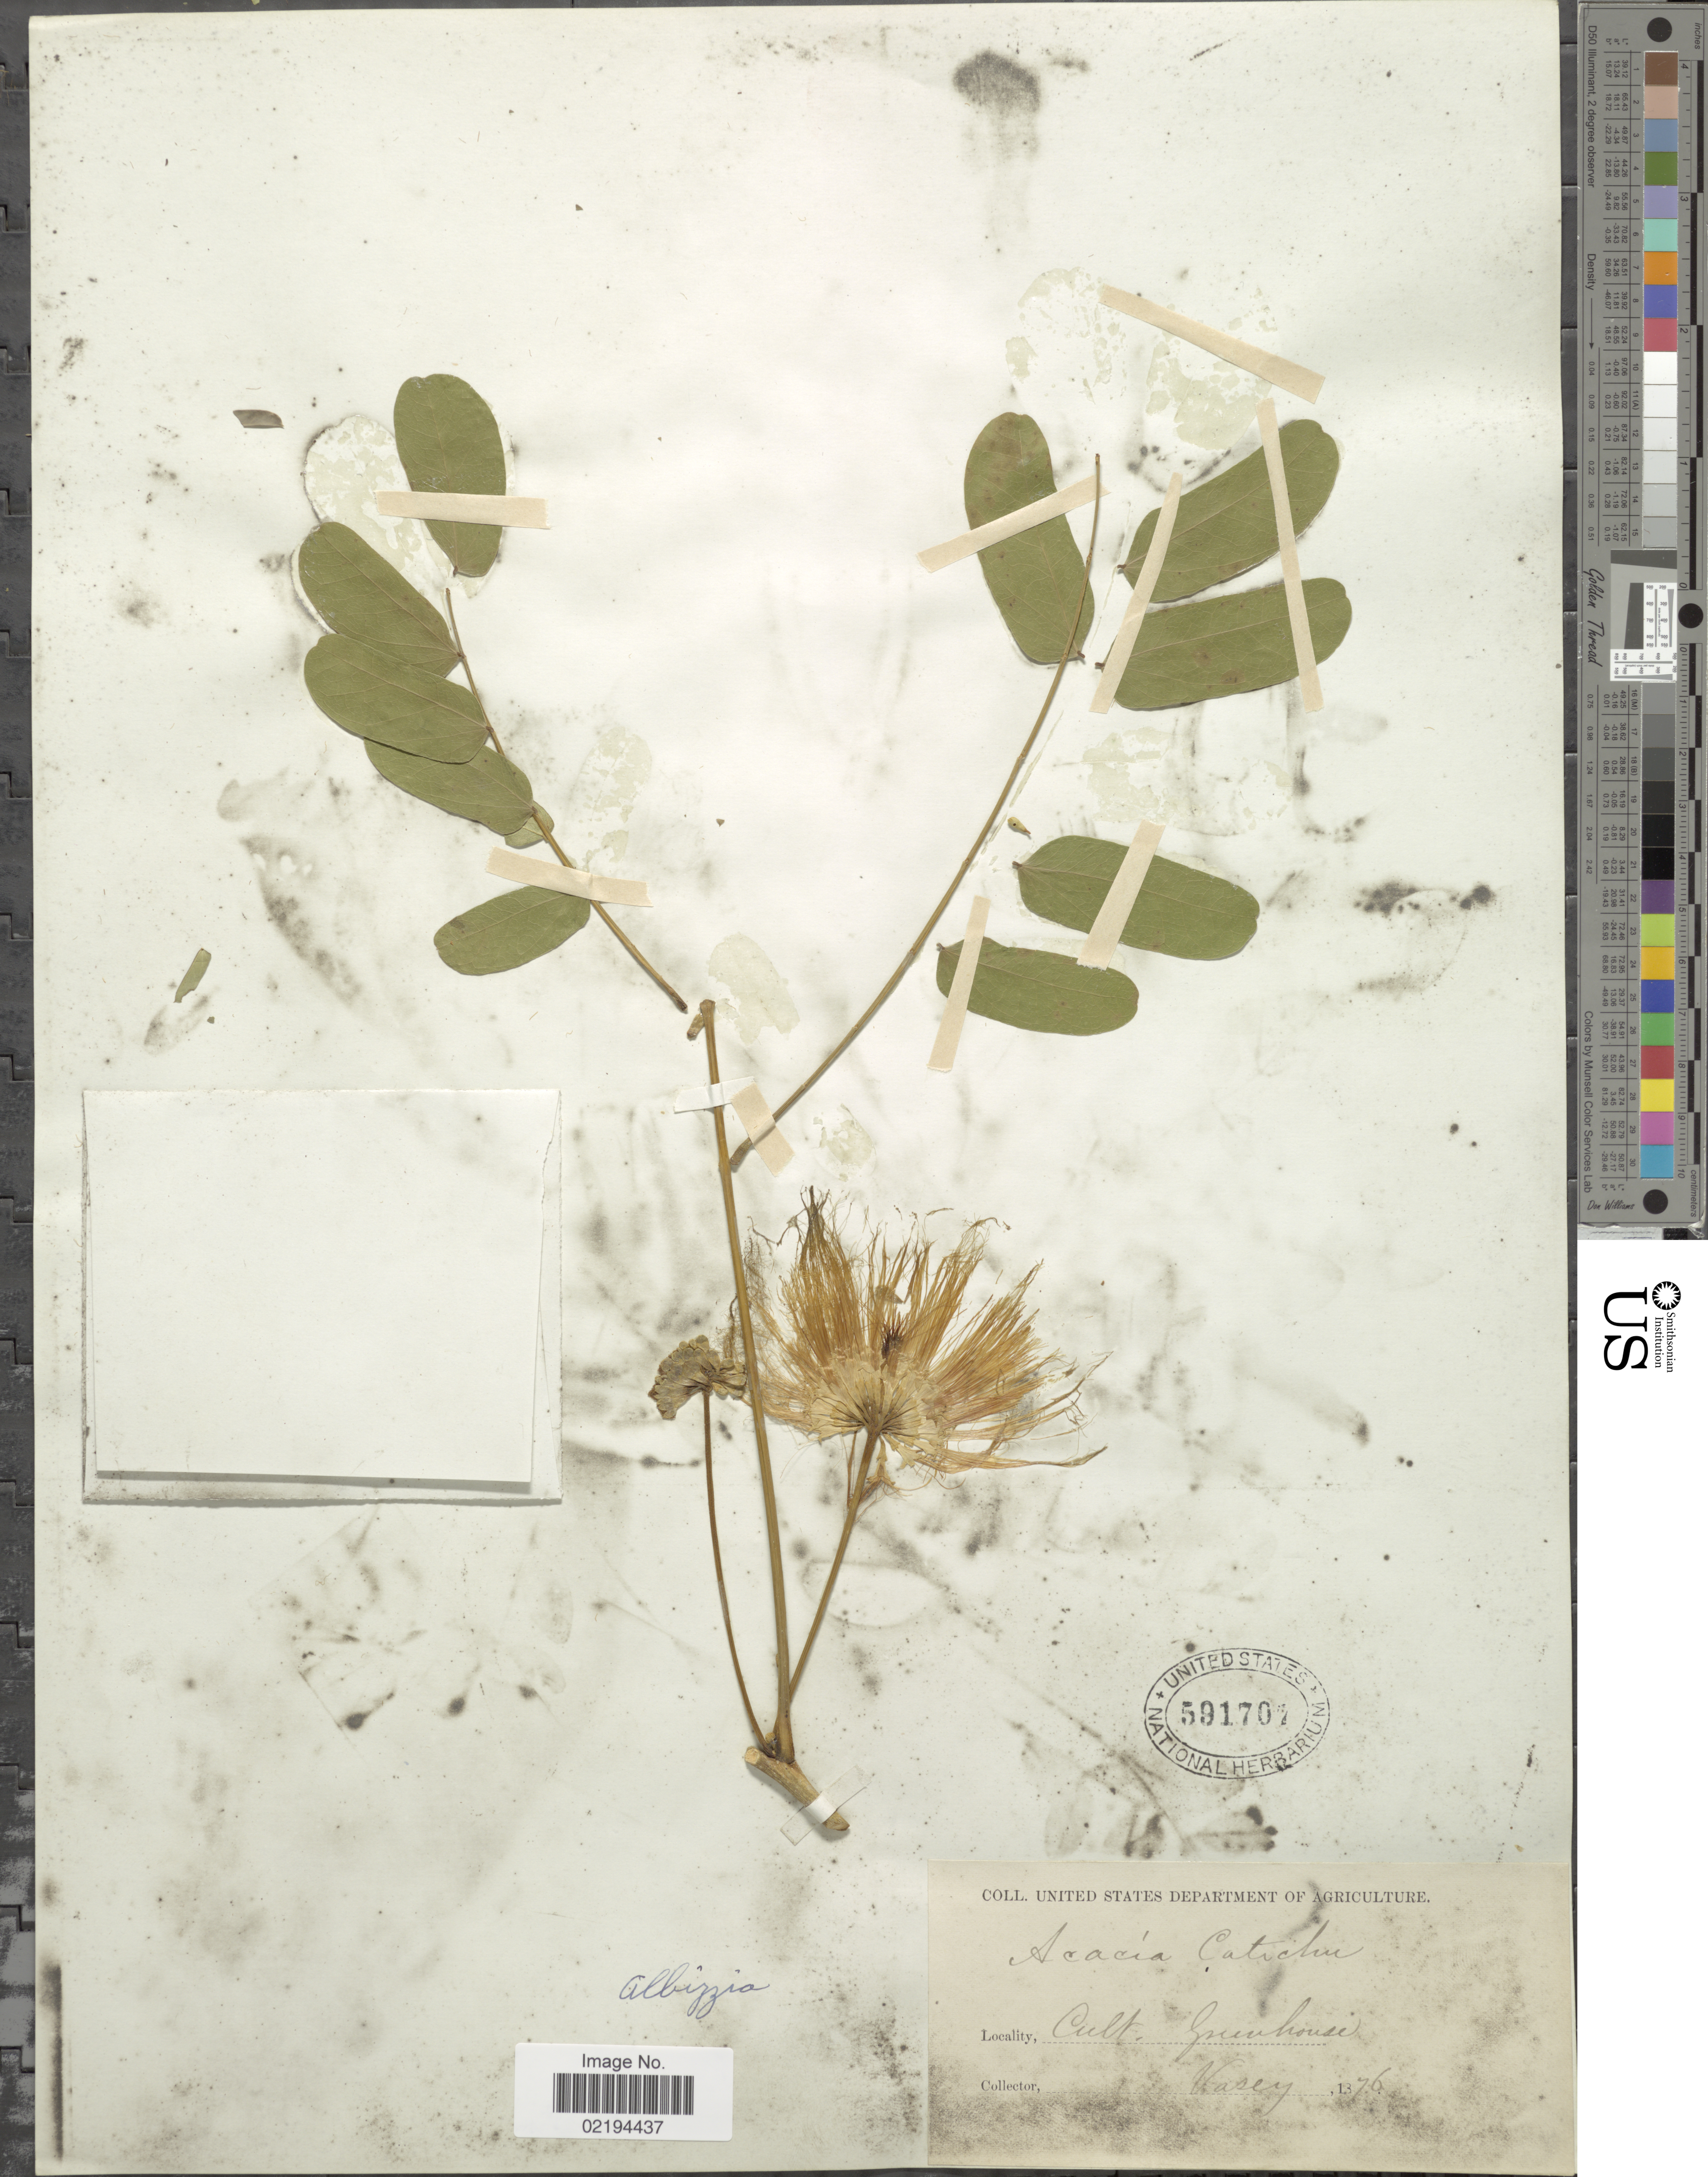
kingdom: Plantae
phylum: Tracheophyta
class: Magnoliopsida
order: Fabales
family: Fabaceae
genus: Albizia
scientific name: Albizia lebbeck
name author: (L.) Benth.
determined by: Strong, Mark T., (BOT), Smithsonian Institution - National Museum of Natural History (UNITED STATES)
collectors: Vasey, --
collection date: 1876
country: United States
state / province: District of Columbia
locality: Cult. Greenhouse.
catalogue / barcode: US 591707